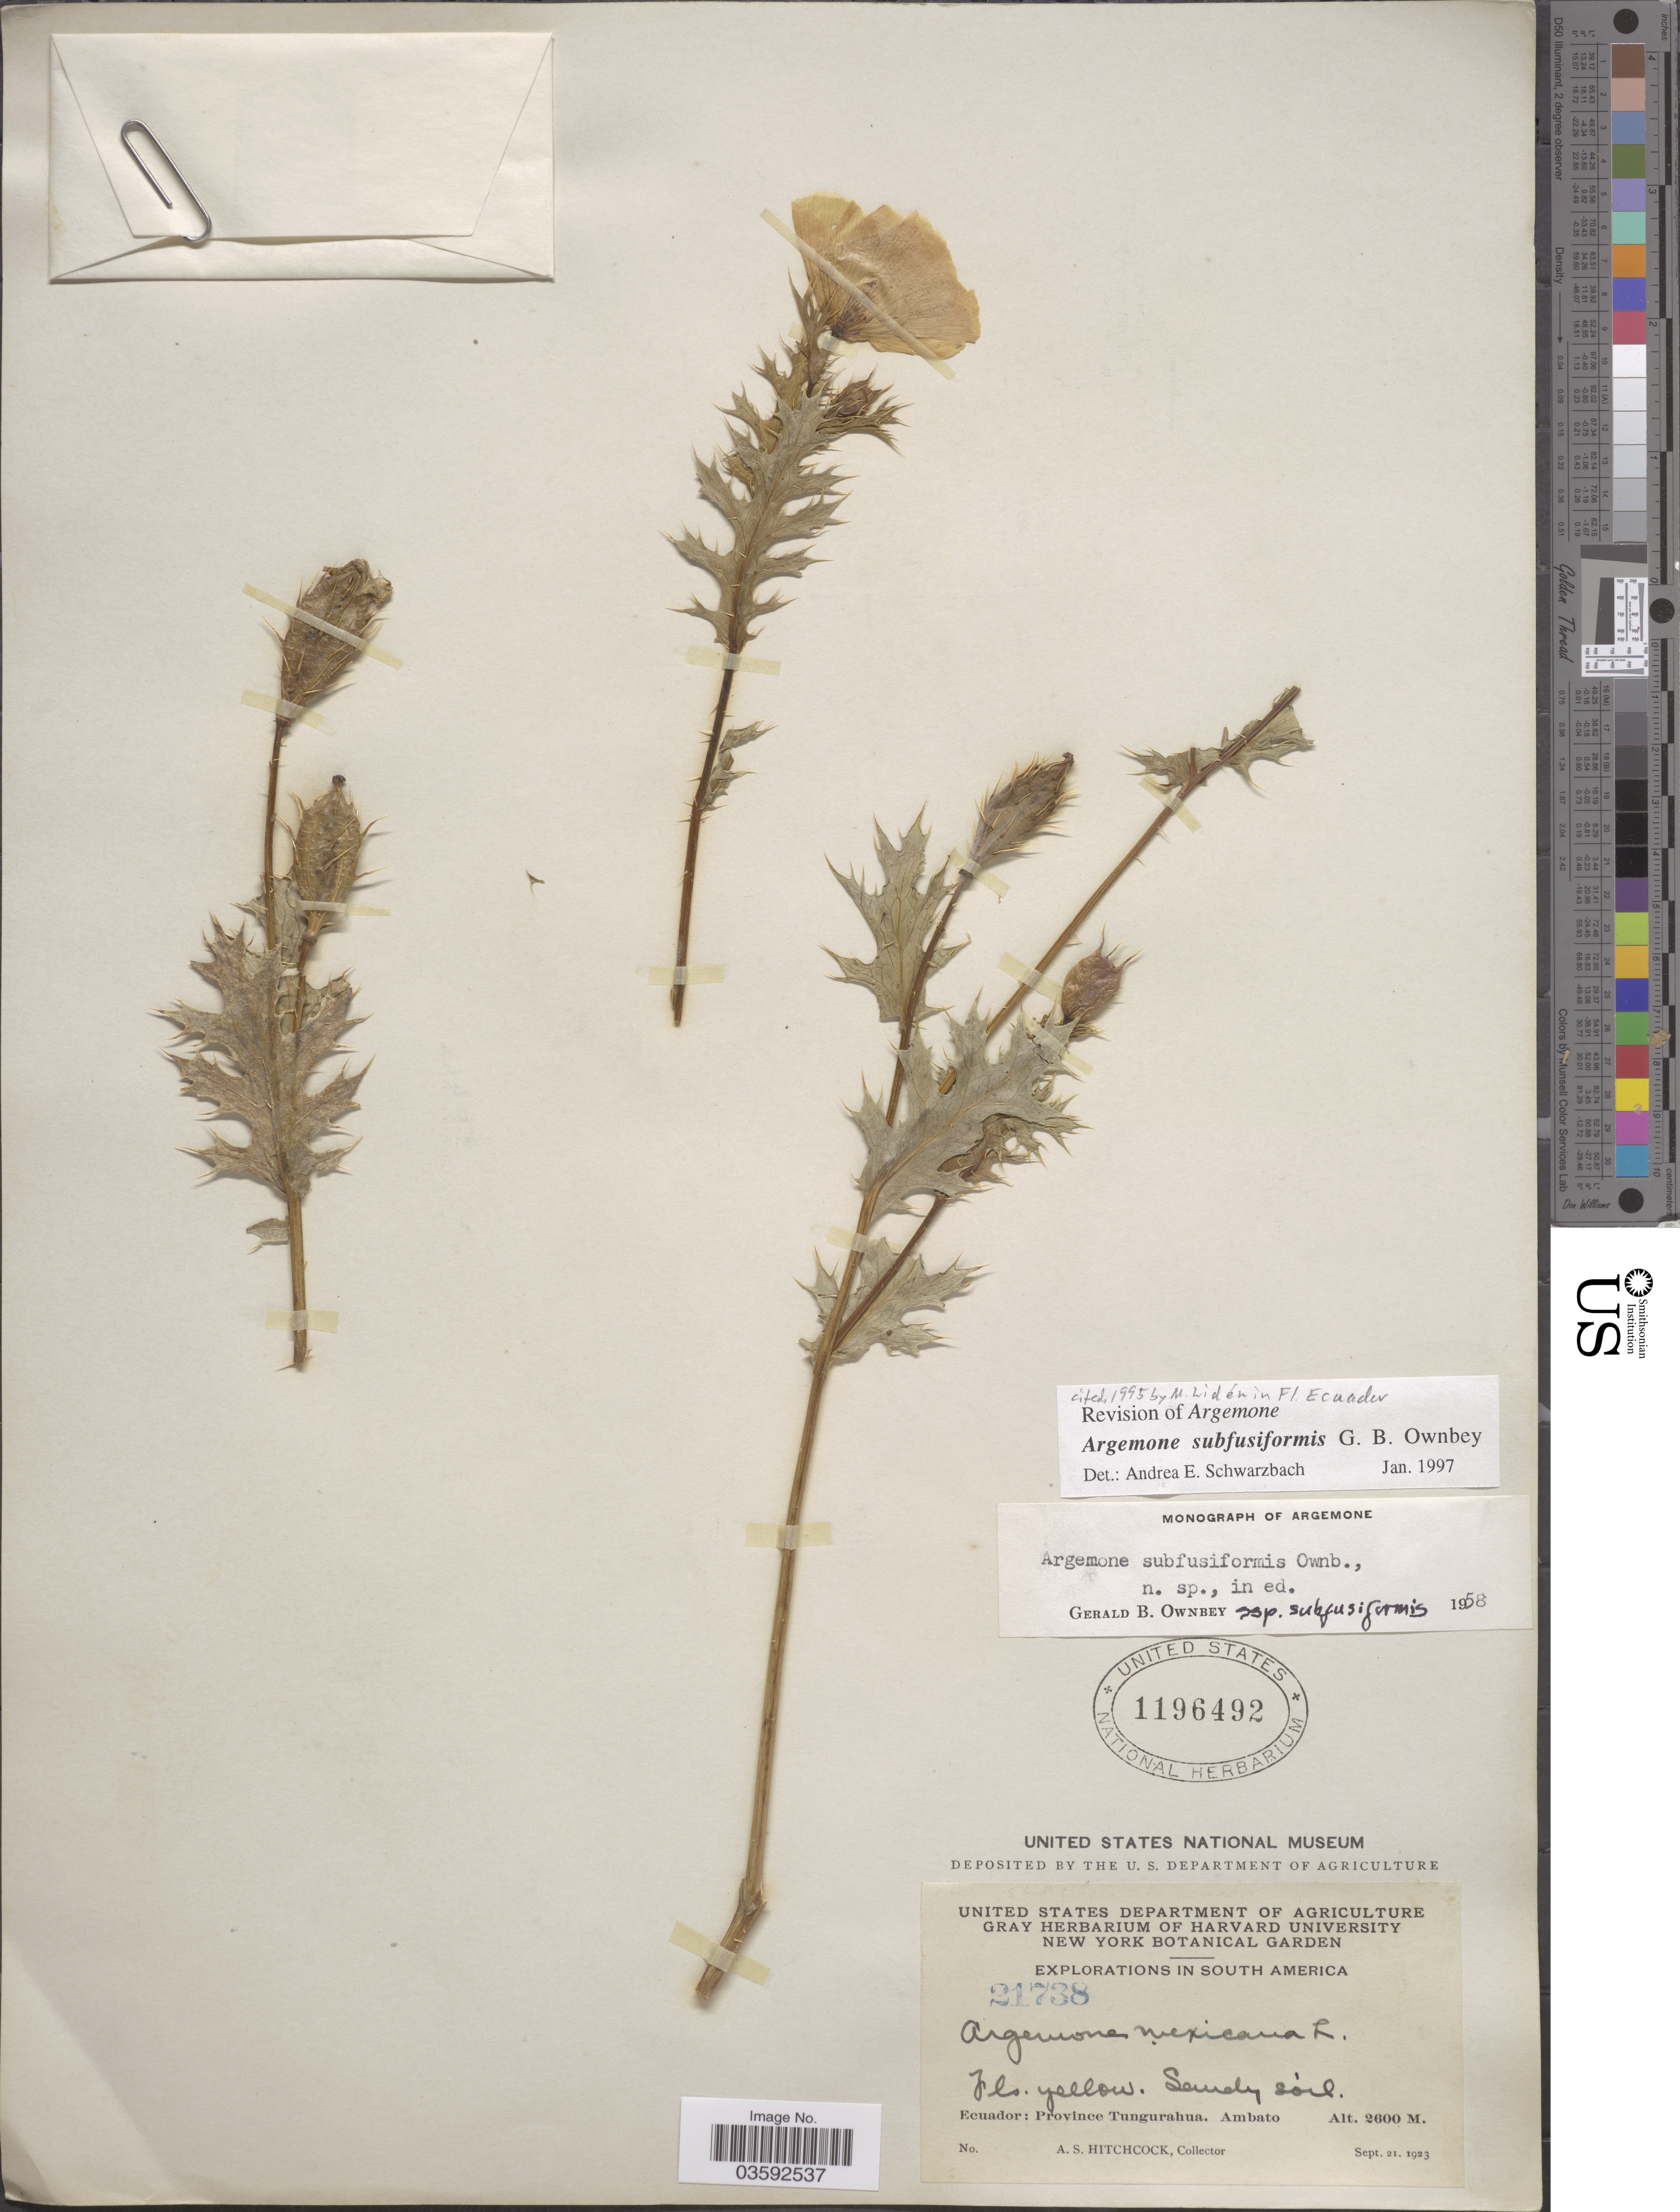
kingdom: Plantae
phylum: Tracheophyta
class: Magnoliopsida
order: Ranunculales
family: Papaveraceae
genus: Argemone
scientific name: Argemone subfusiformis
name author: G.B. Ownbey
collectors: A. S. Hitchcock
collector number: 21738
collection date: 1923-09-21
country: Ecuador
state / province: Tungurahua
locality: Ambato.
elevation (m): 2600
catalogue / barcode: US 1196492